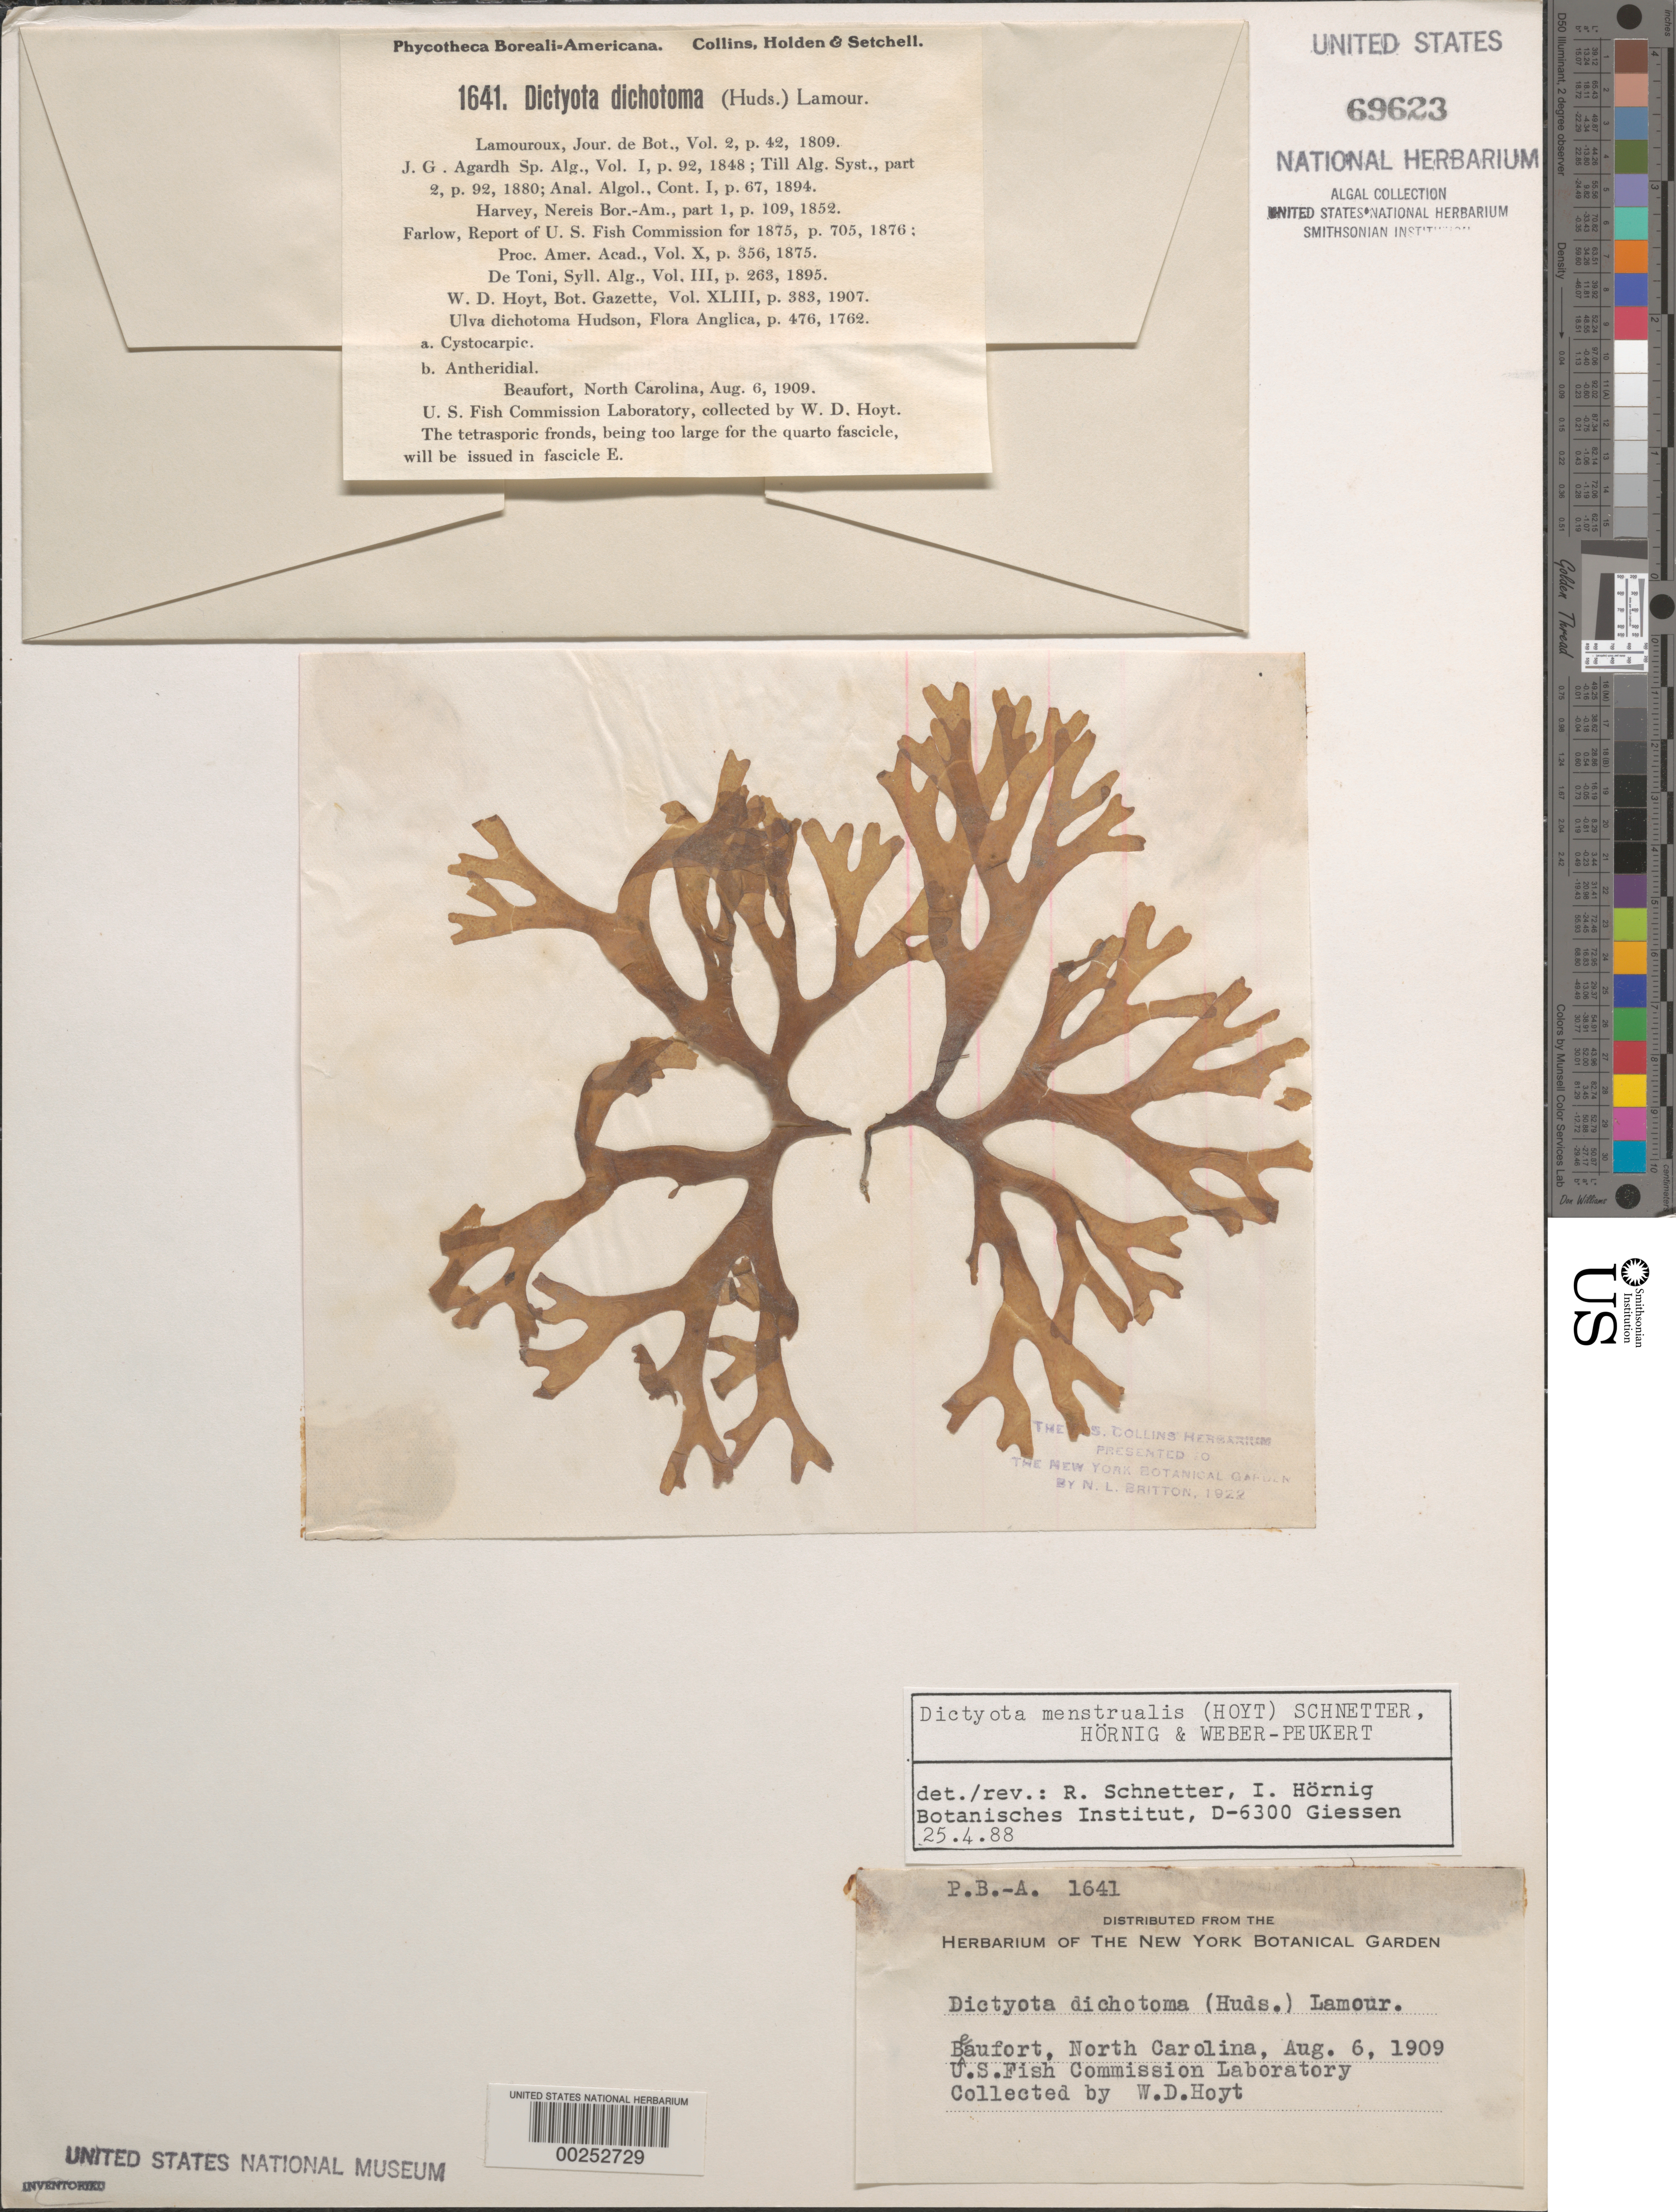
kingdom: Chromista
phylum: Ochrophyta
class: Phaeophyceae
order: Dictyotales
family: Dictyotaceae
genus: Dictyota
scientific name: Dictyota menstrualis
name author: (Hoyt) Schnetter et al.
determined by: Schnetter, R.; Hörnig, I.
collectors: W. D. Hoyt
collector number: PB-A 1641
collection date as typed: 06 Aug 1909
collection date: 1909-08-06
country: United States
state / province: North Carolina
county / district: Carteret County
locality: Beaufort, US Fish Commission laboratory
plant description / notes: Collins, Holden & Setchell, Phycotheca Boreali-Americana, as Dictyota dichotoma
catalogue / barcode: US 69623